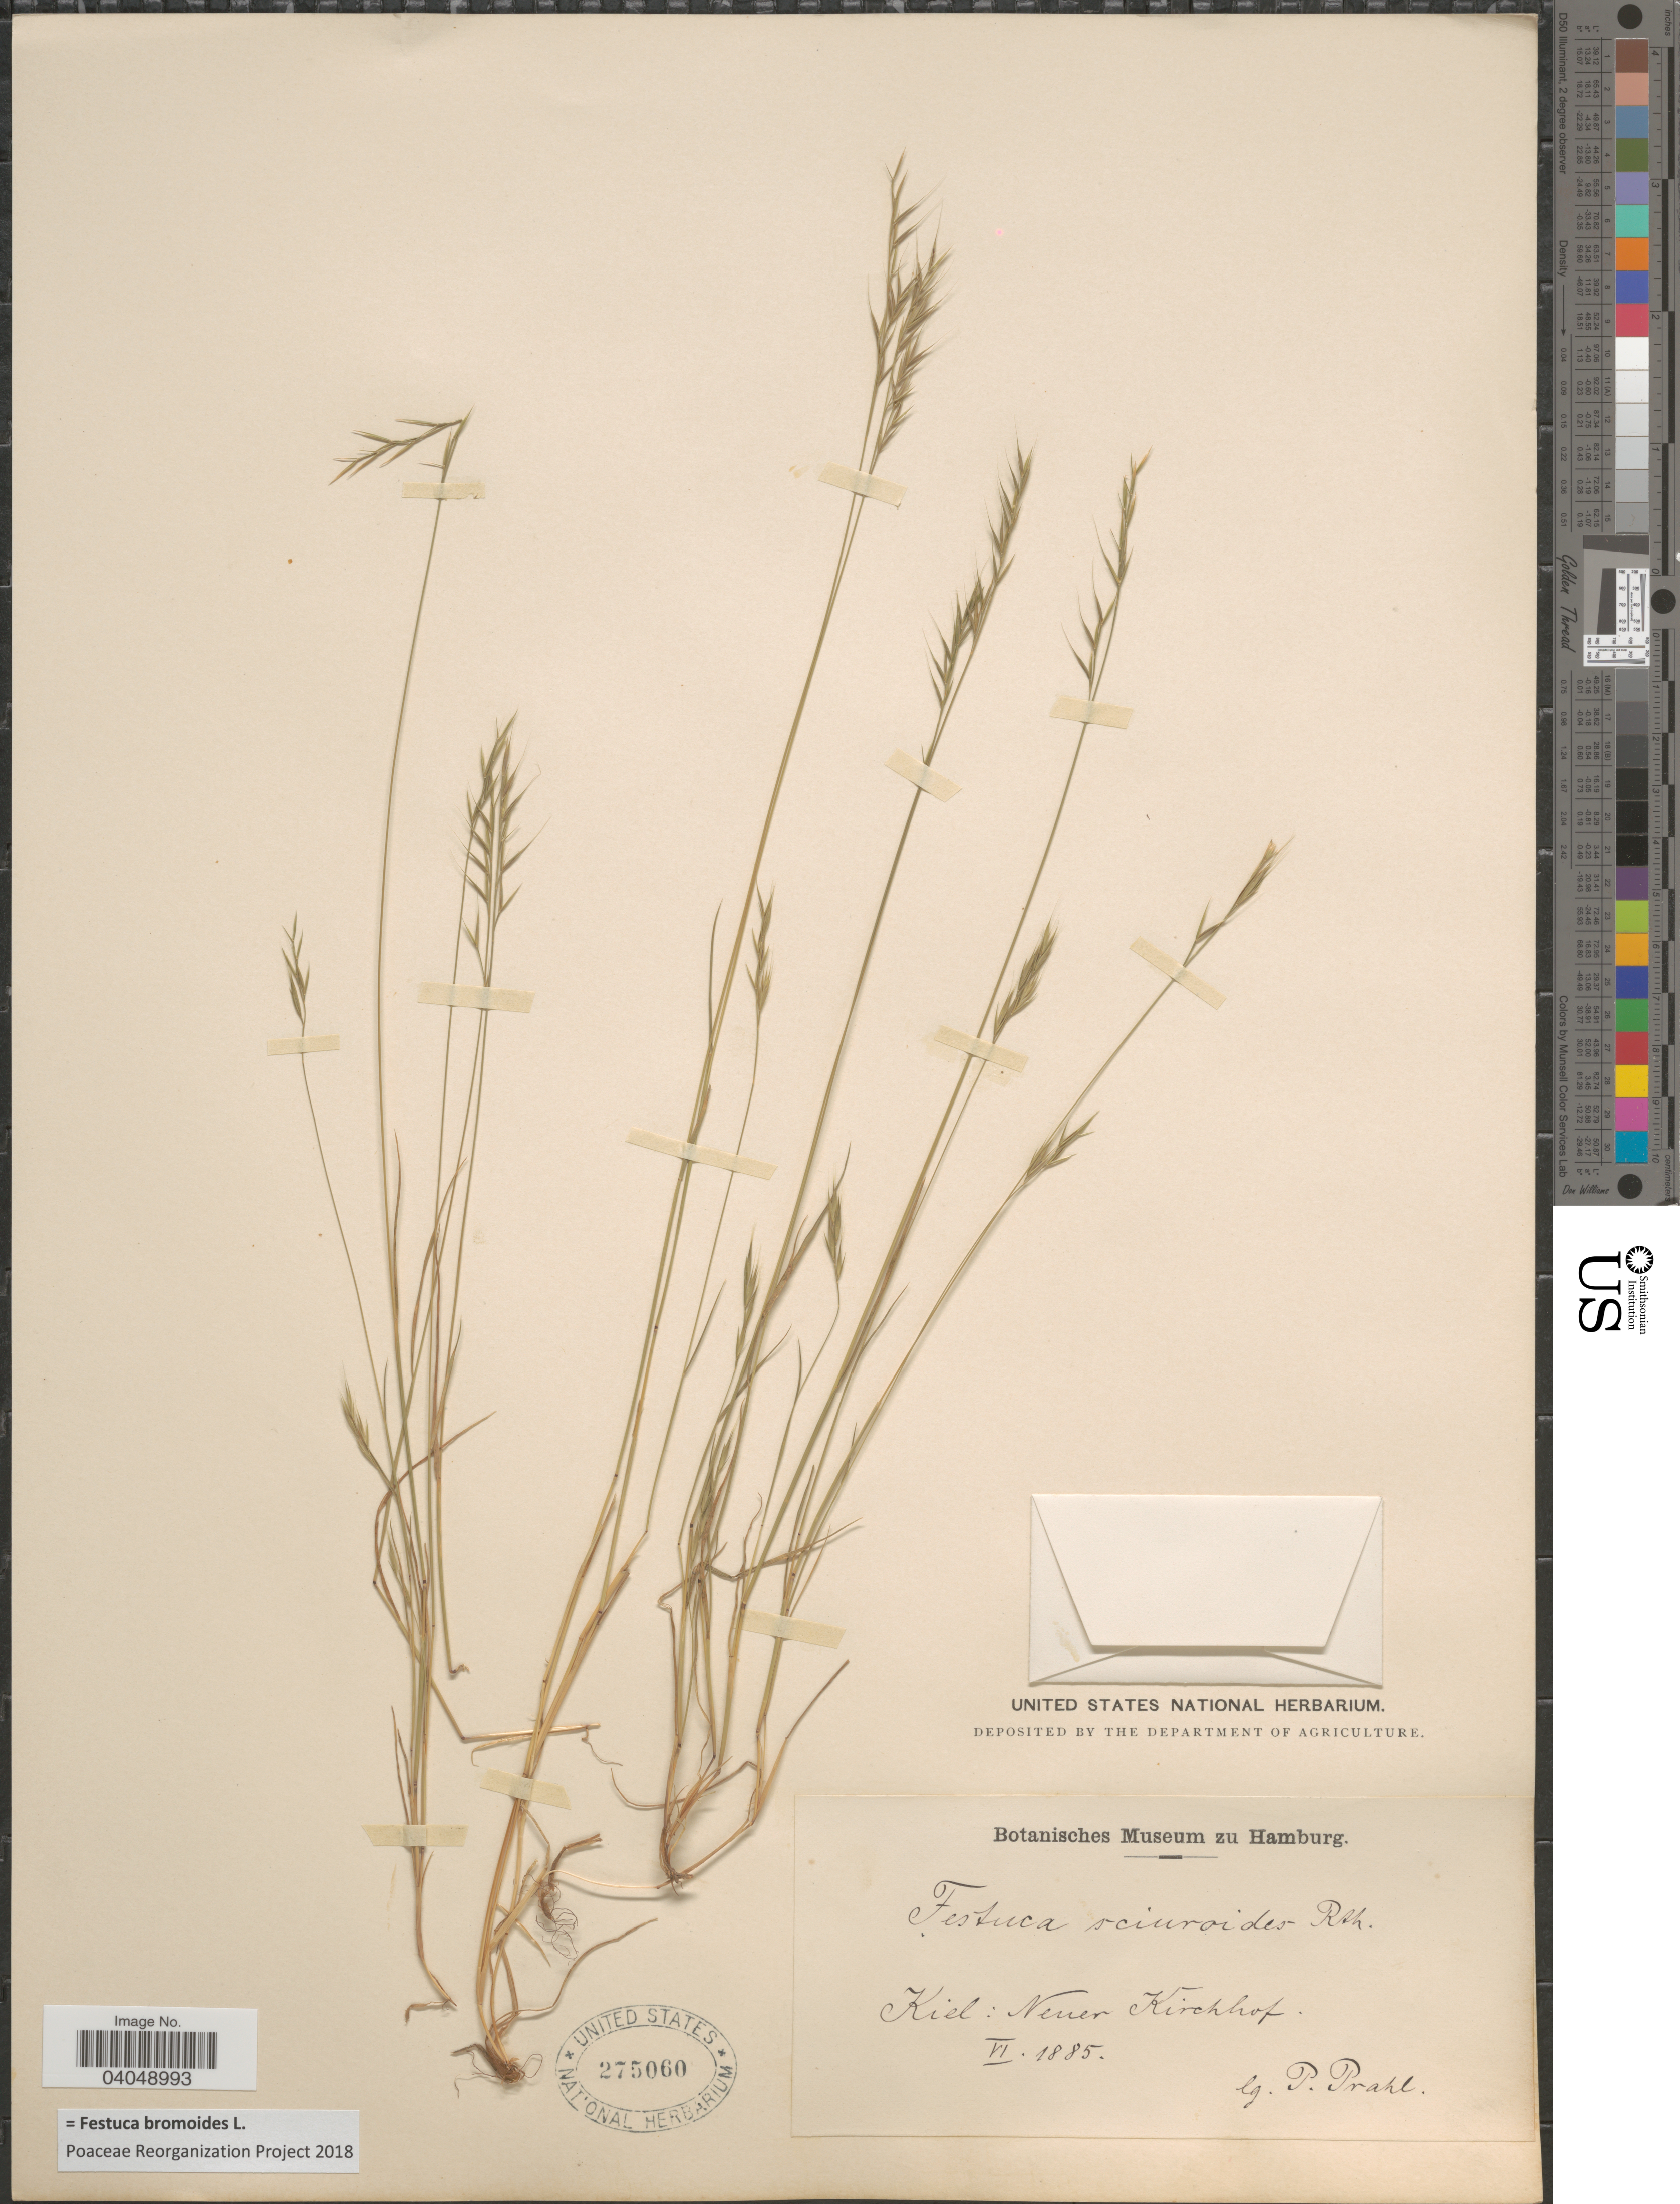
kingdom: Plantae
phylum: Tracheophyta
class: Liliopsida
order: Poales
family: Poaceae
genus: Festuca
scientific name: Festuca bromoides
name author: L.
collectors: P. Prahl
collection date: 1885-06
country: Germany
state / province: Hamburg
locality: Kiel: Neuer Kirchhof.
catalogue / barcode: US 275060